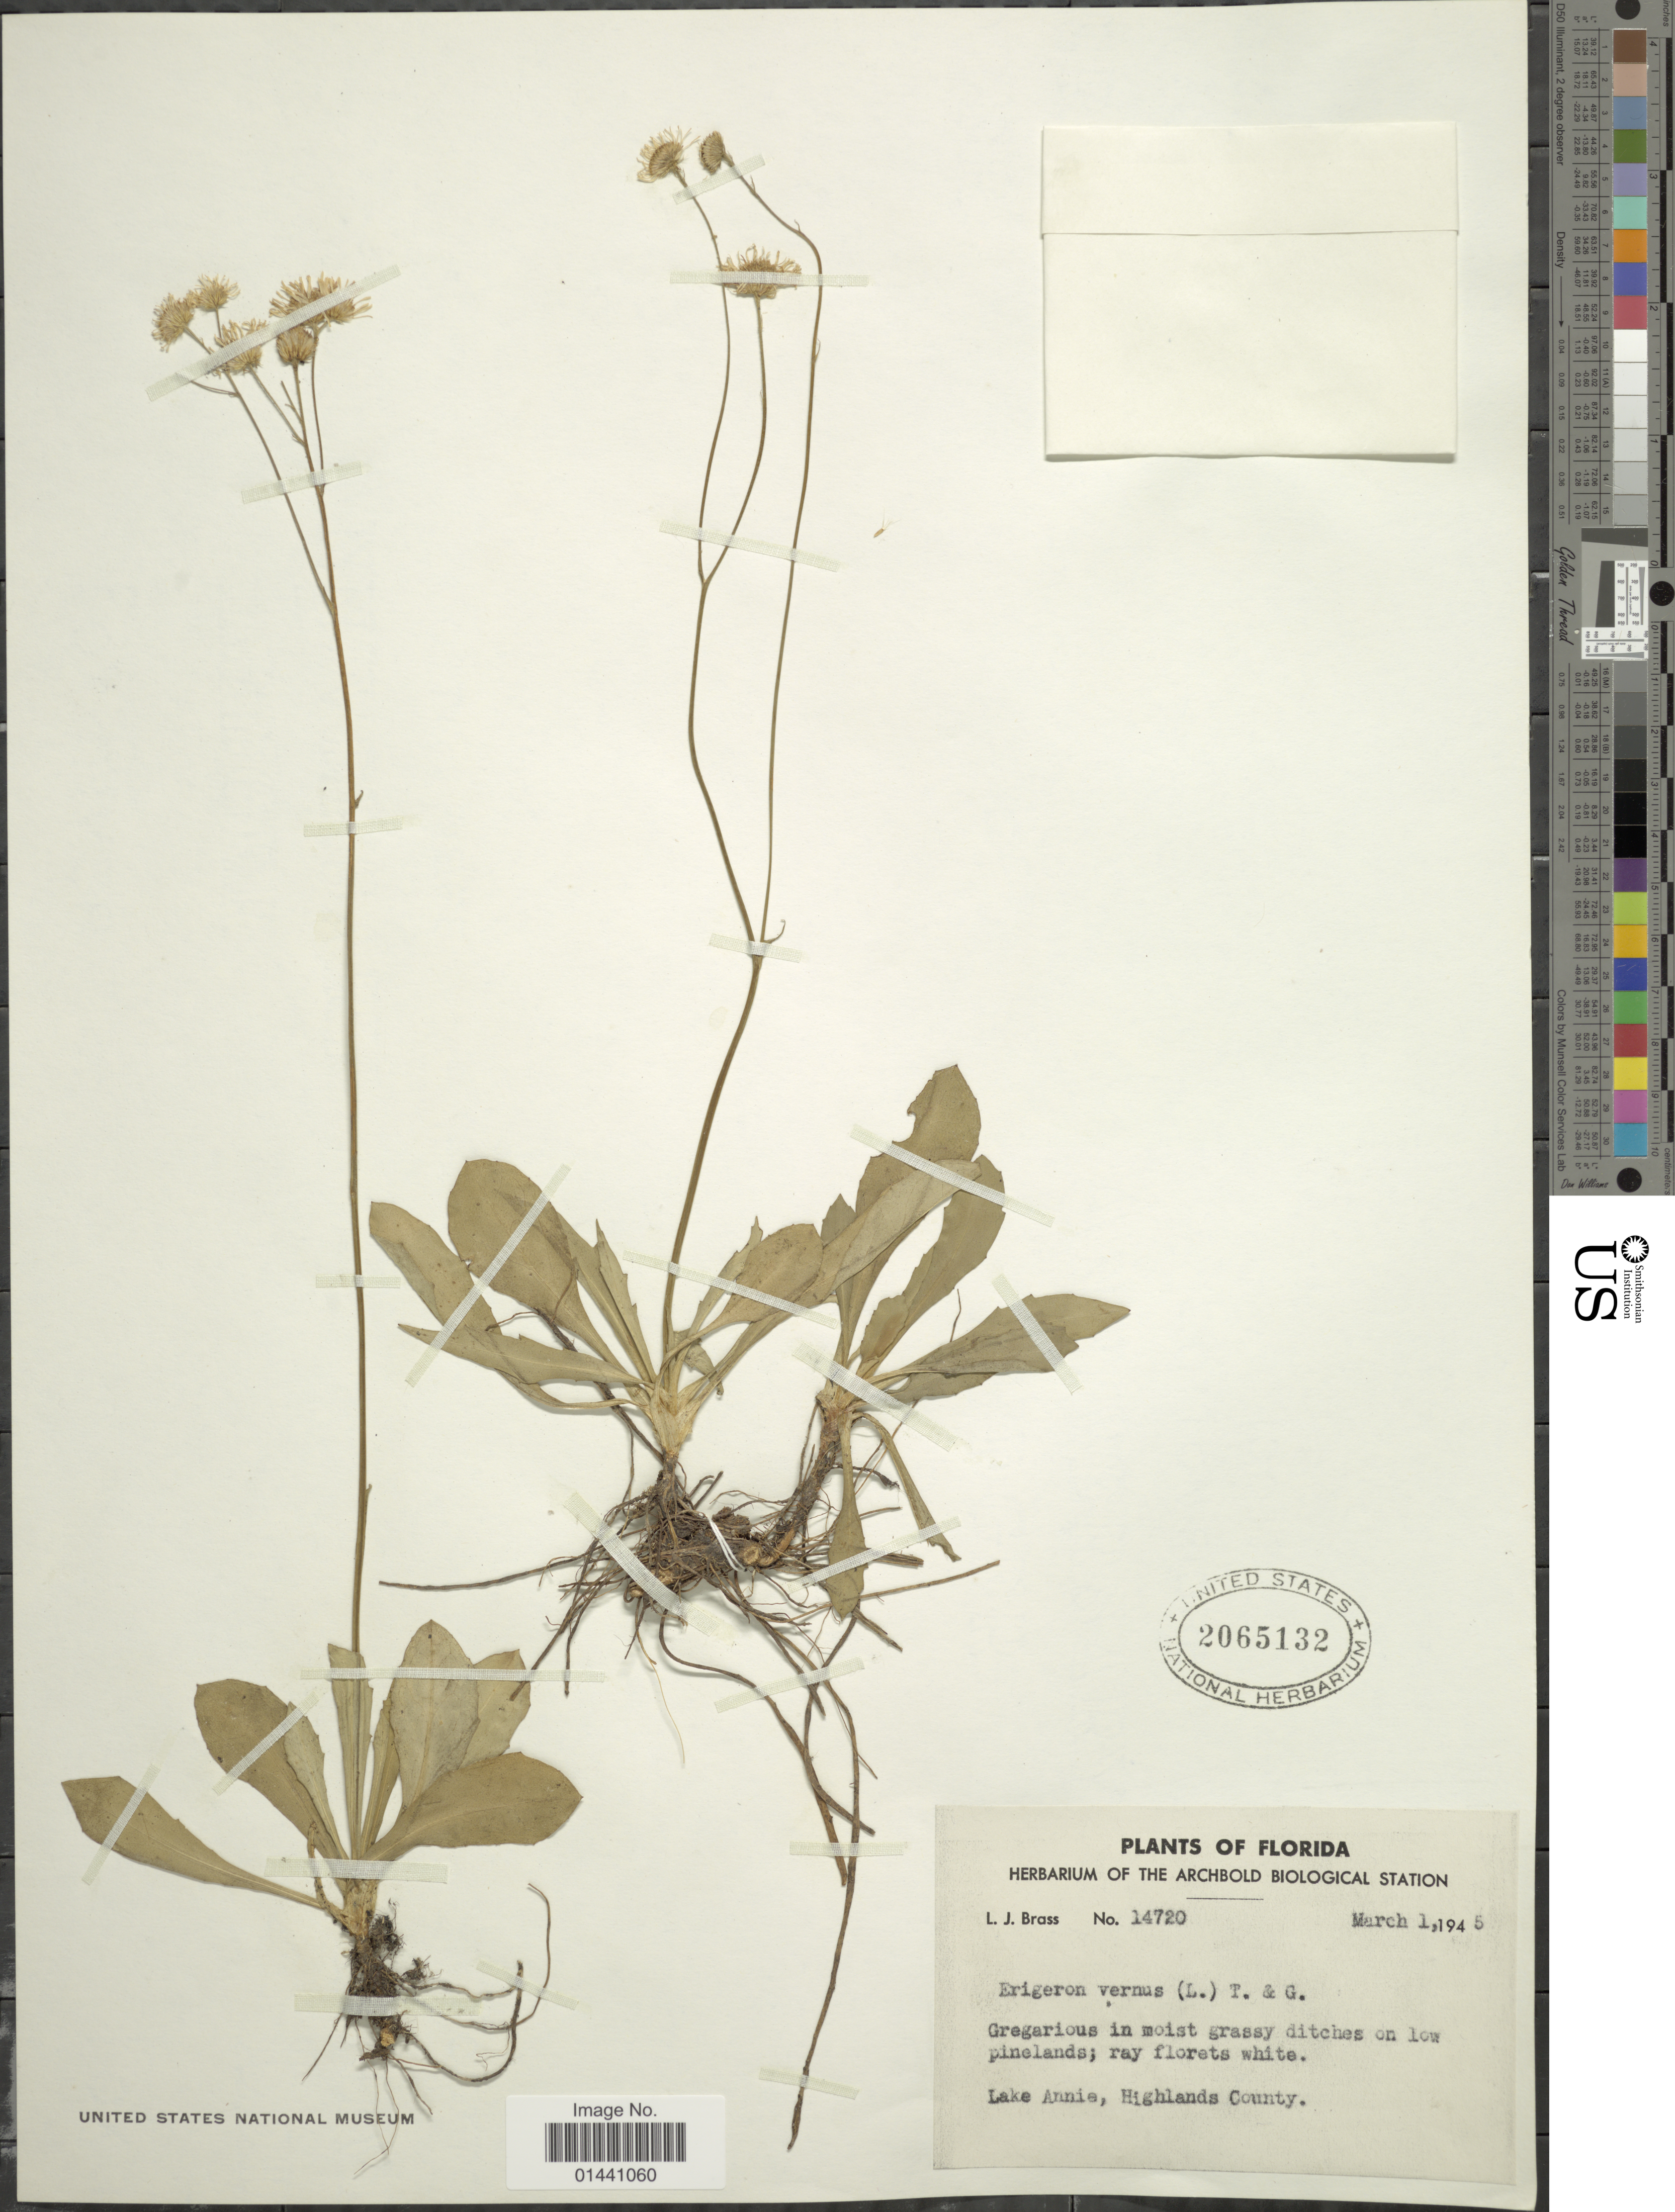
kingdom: Plantae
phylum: Tracheophyta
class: Magnoliopsida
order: Asterales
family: Asteraceae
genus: Erigeron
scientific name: Erigeron vernus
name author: (L.) Torr. & A. Gray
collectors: L. J. Brass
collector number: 14720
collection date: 1945-03-01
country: United States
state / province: Florida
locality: Gregarious in moist grassy ditches on low pinelands; Lake Annie, Highlands County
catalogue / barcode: US 2065132